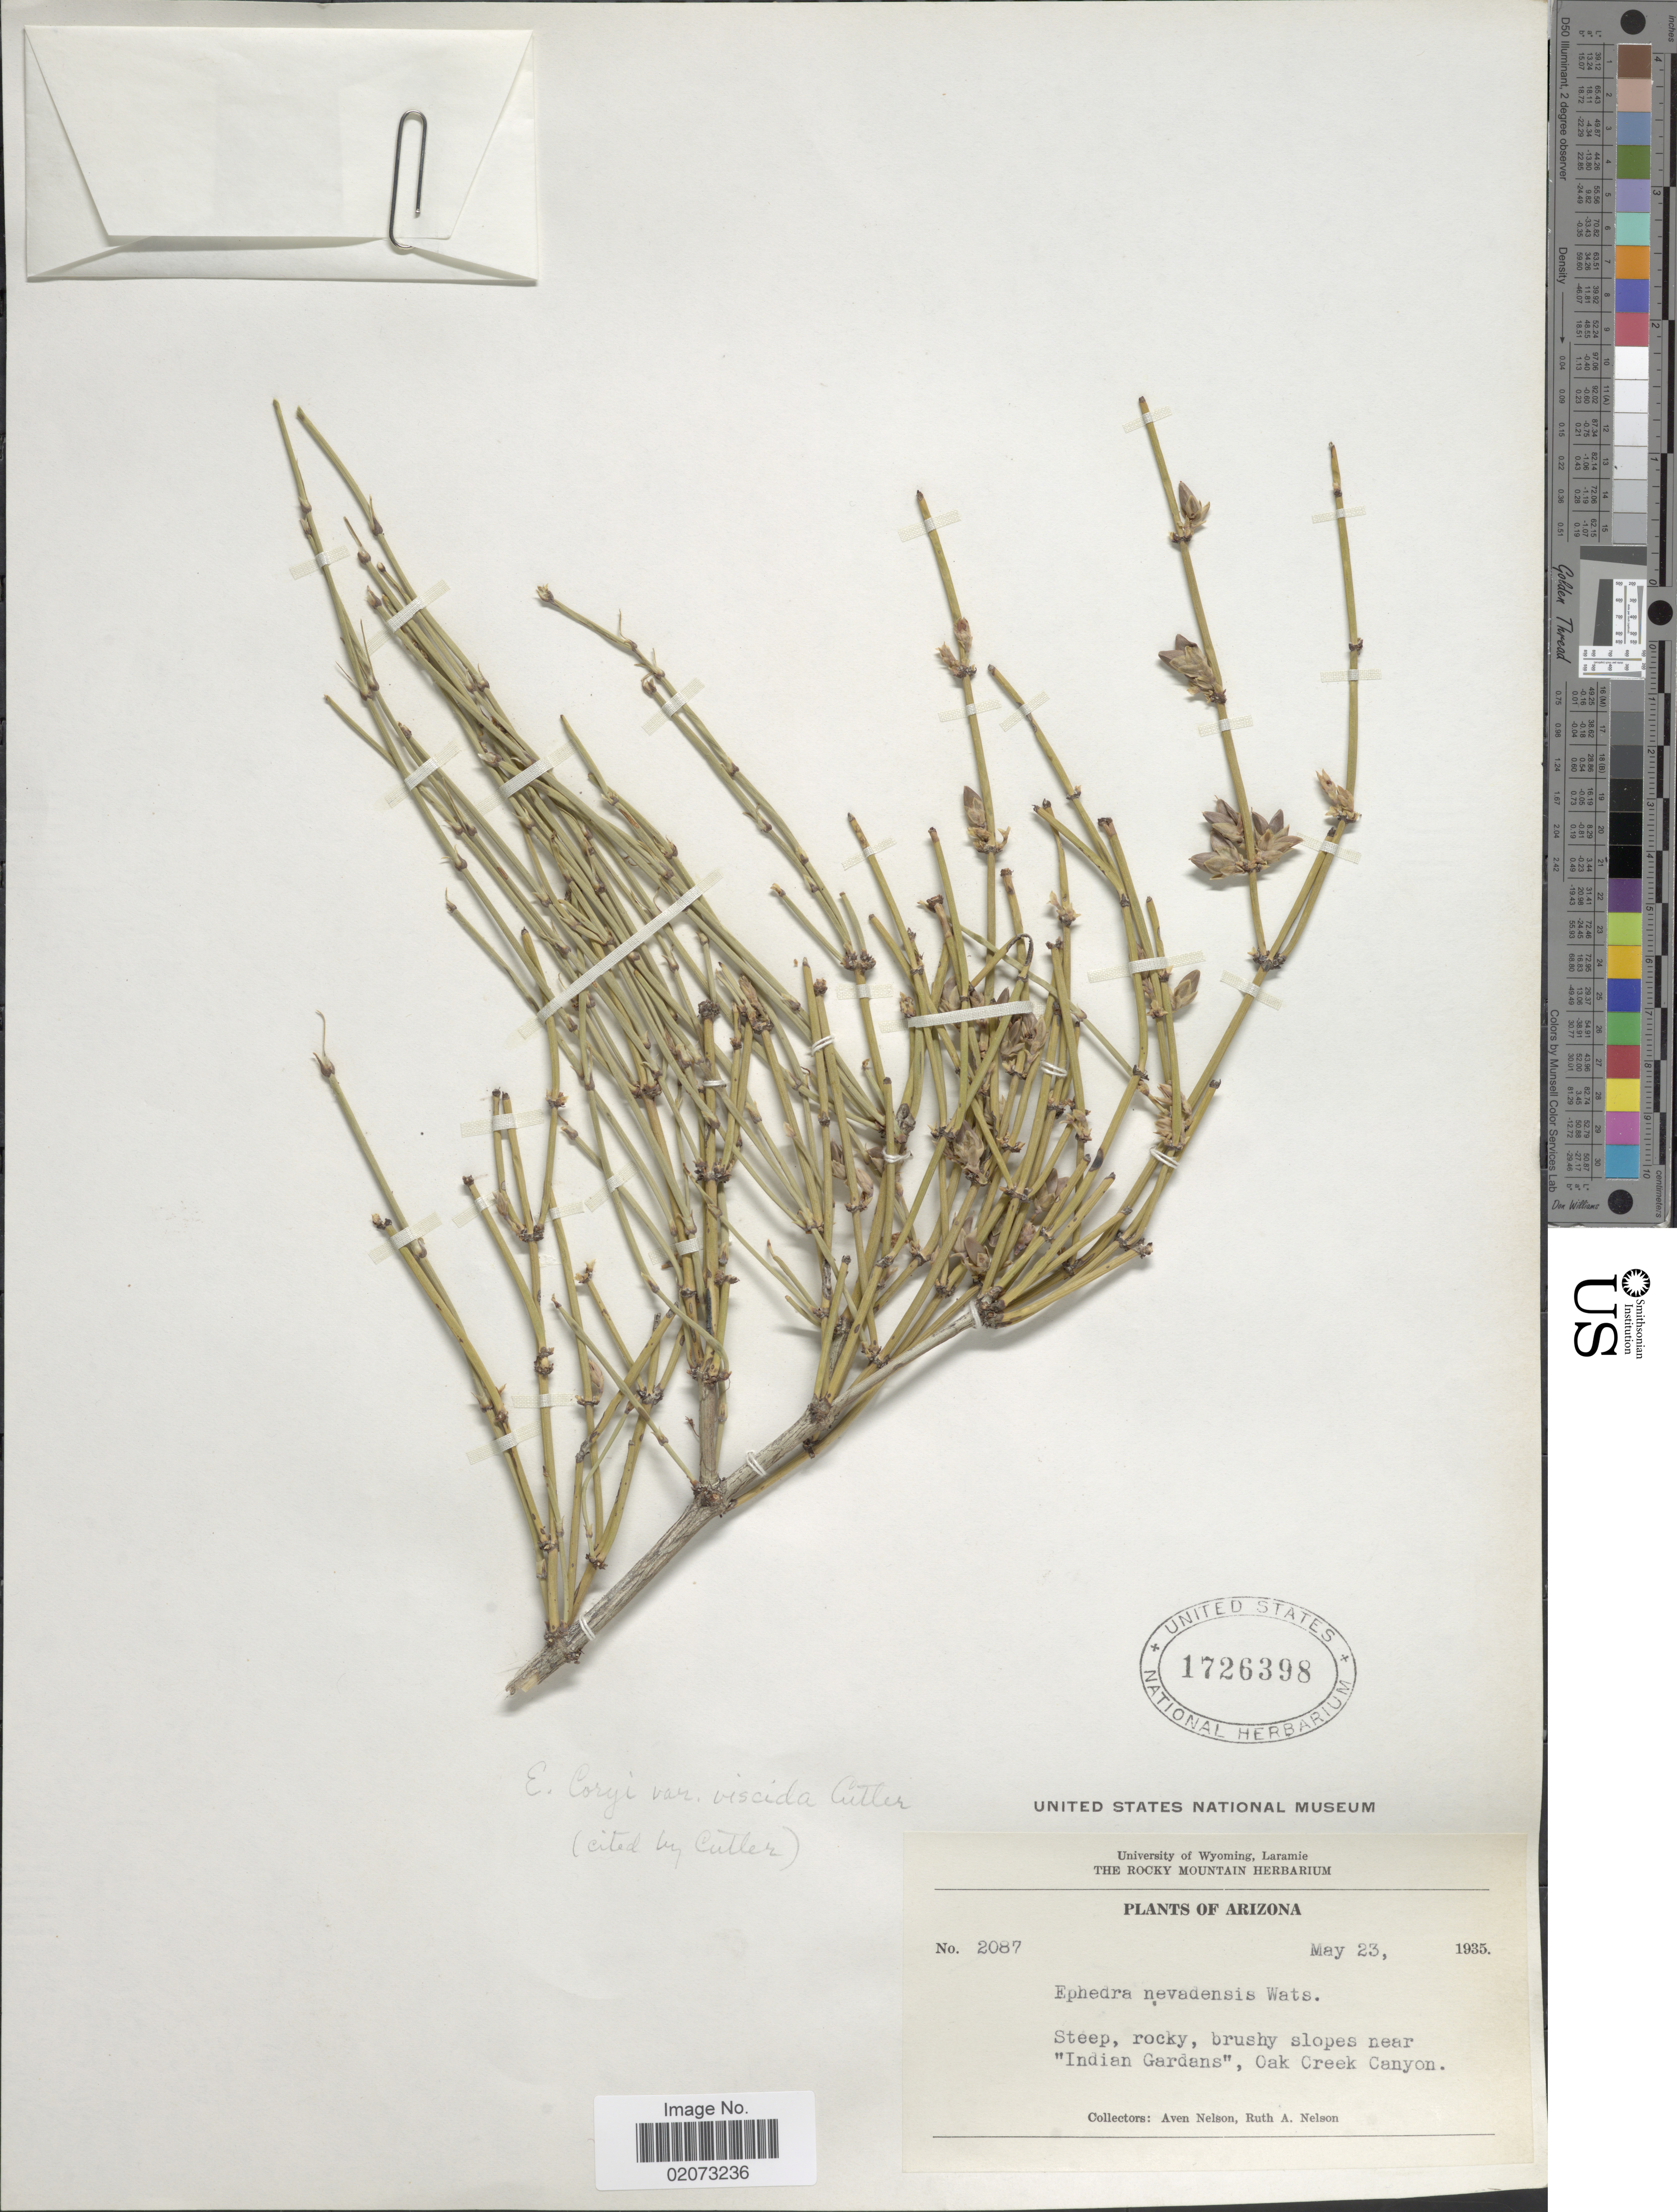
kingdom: Plantae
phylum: Tracheophyta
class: Gnetopsida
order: Ephedrales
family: Ephedraceae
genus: Ephedra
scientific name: Ephedra coryi var. viscida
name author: H.C. Cutler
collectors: A. Nelson & R. A. Nelson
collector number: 2087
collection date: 1935-05-23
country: United States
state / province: Arizona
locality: Near "Indian Gardans", Oak Creek Canyon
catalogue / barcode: US 1726398